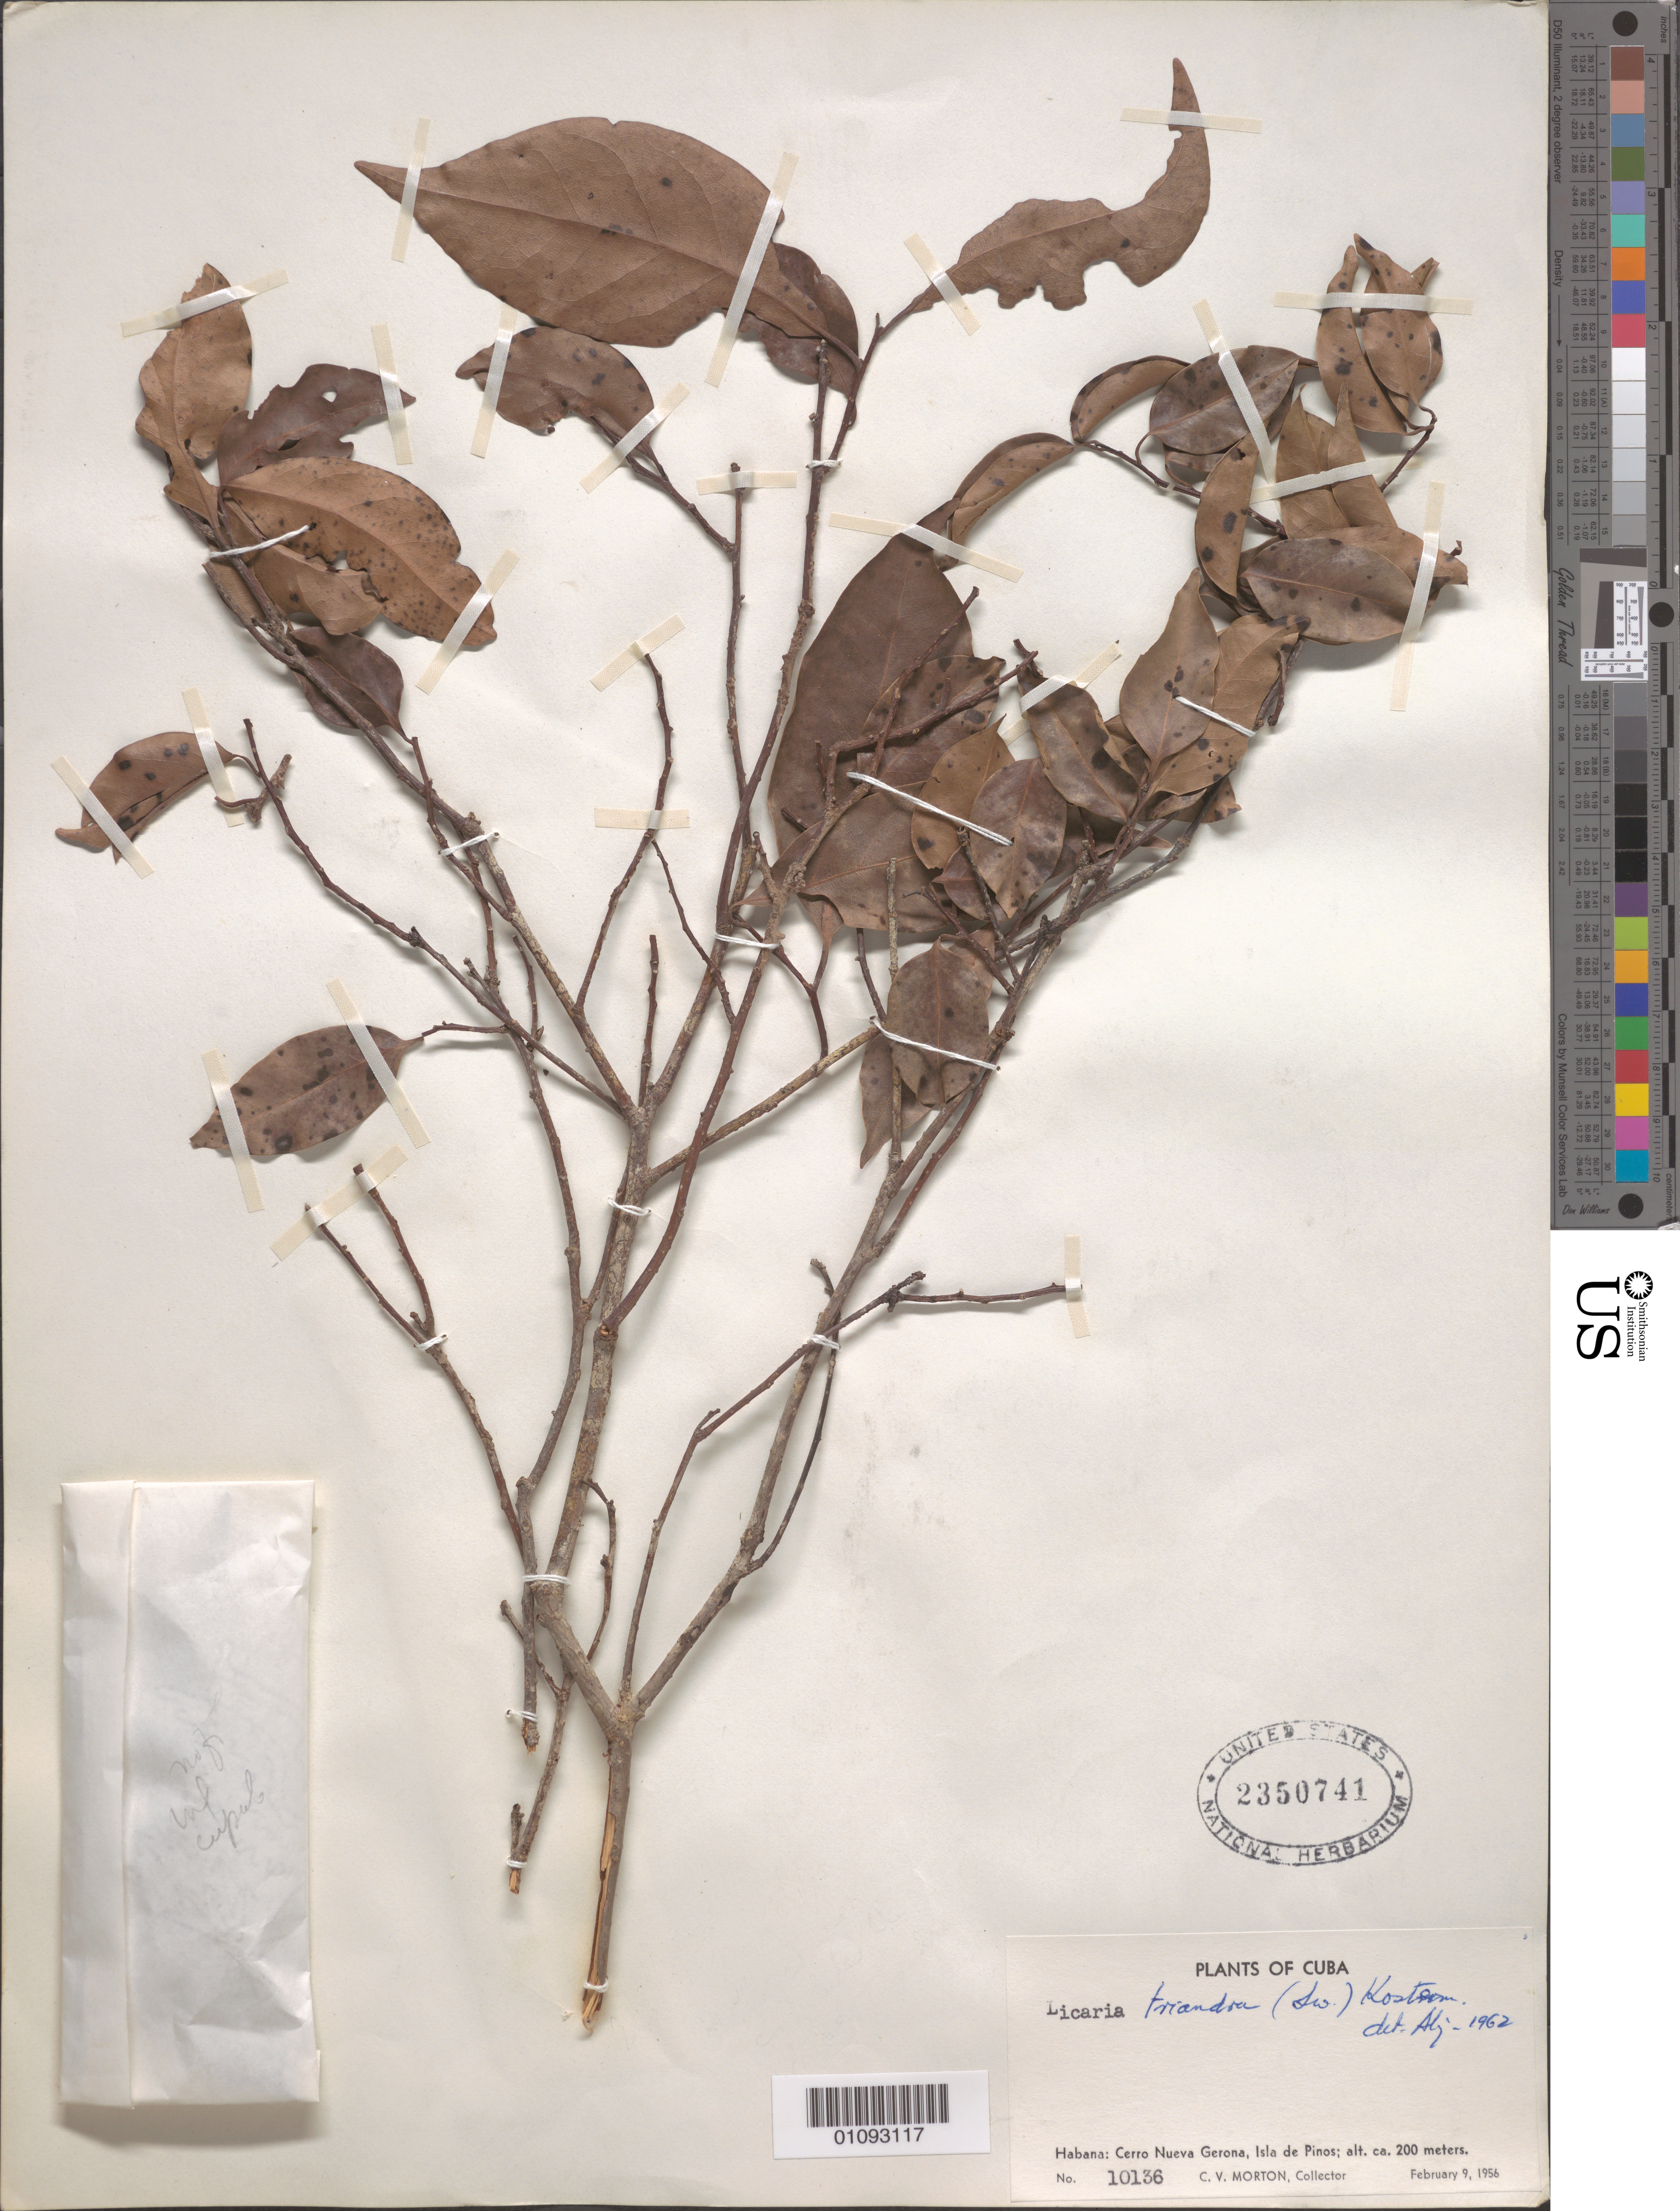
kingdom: Plantae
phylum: Tracheophyta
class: Magnoliopsida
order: Laurales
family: Lauraceae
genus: Licaria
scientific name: Licaria triandra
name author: (Sw.) Kosterm.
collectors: C. V. Morton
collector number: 10136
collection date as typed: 09 Feb 1956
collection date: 1956-02-09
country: Cuba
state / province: La Habana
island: Cuba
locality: Cerro nueva Gerona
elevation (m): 200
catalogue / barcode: US 2350741